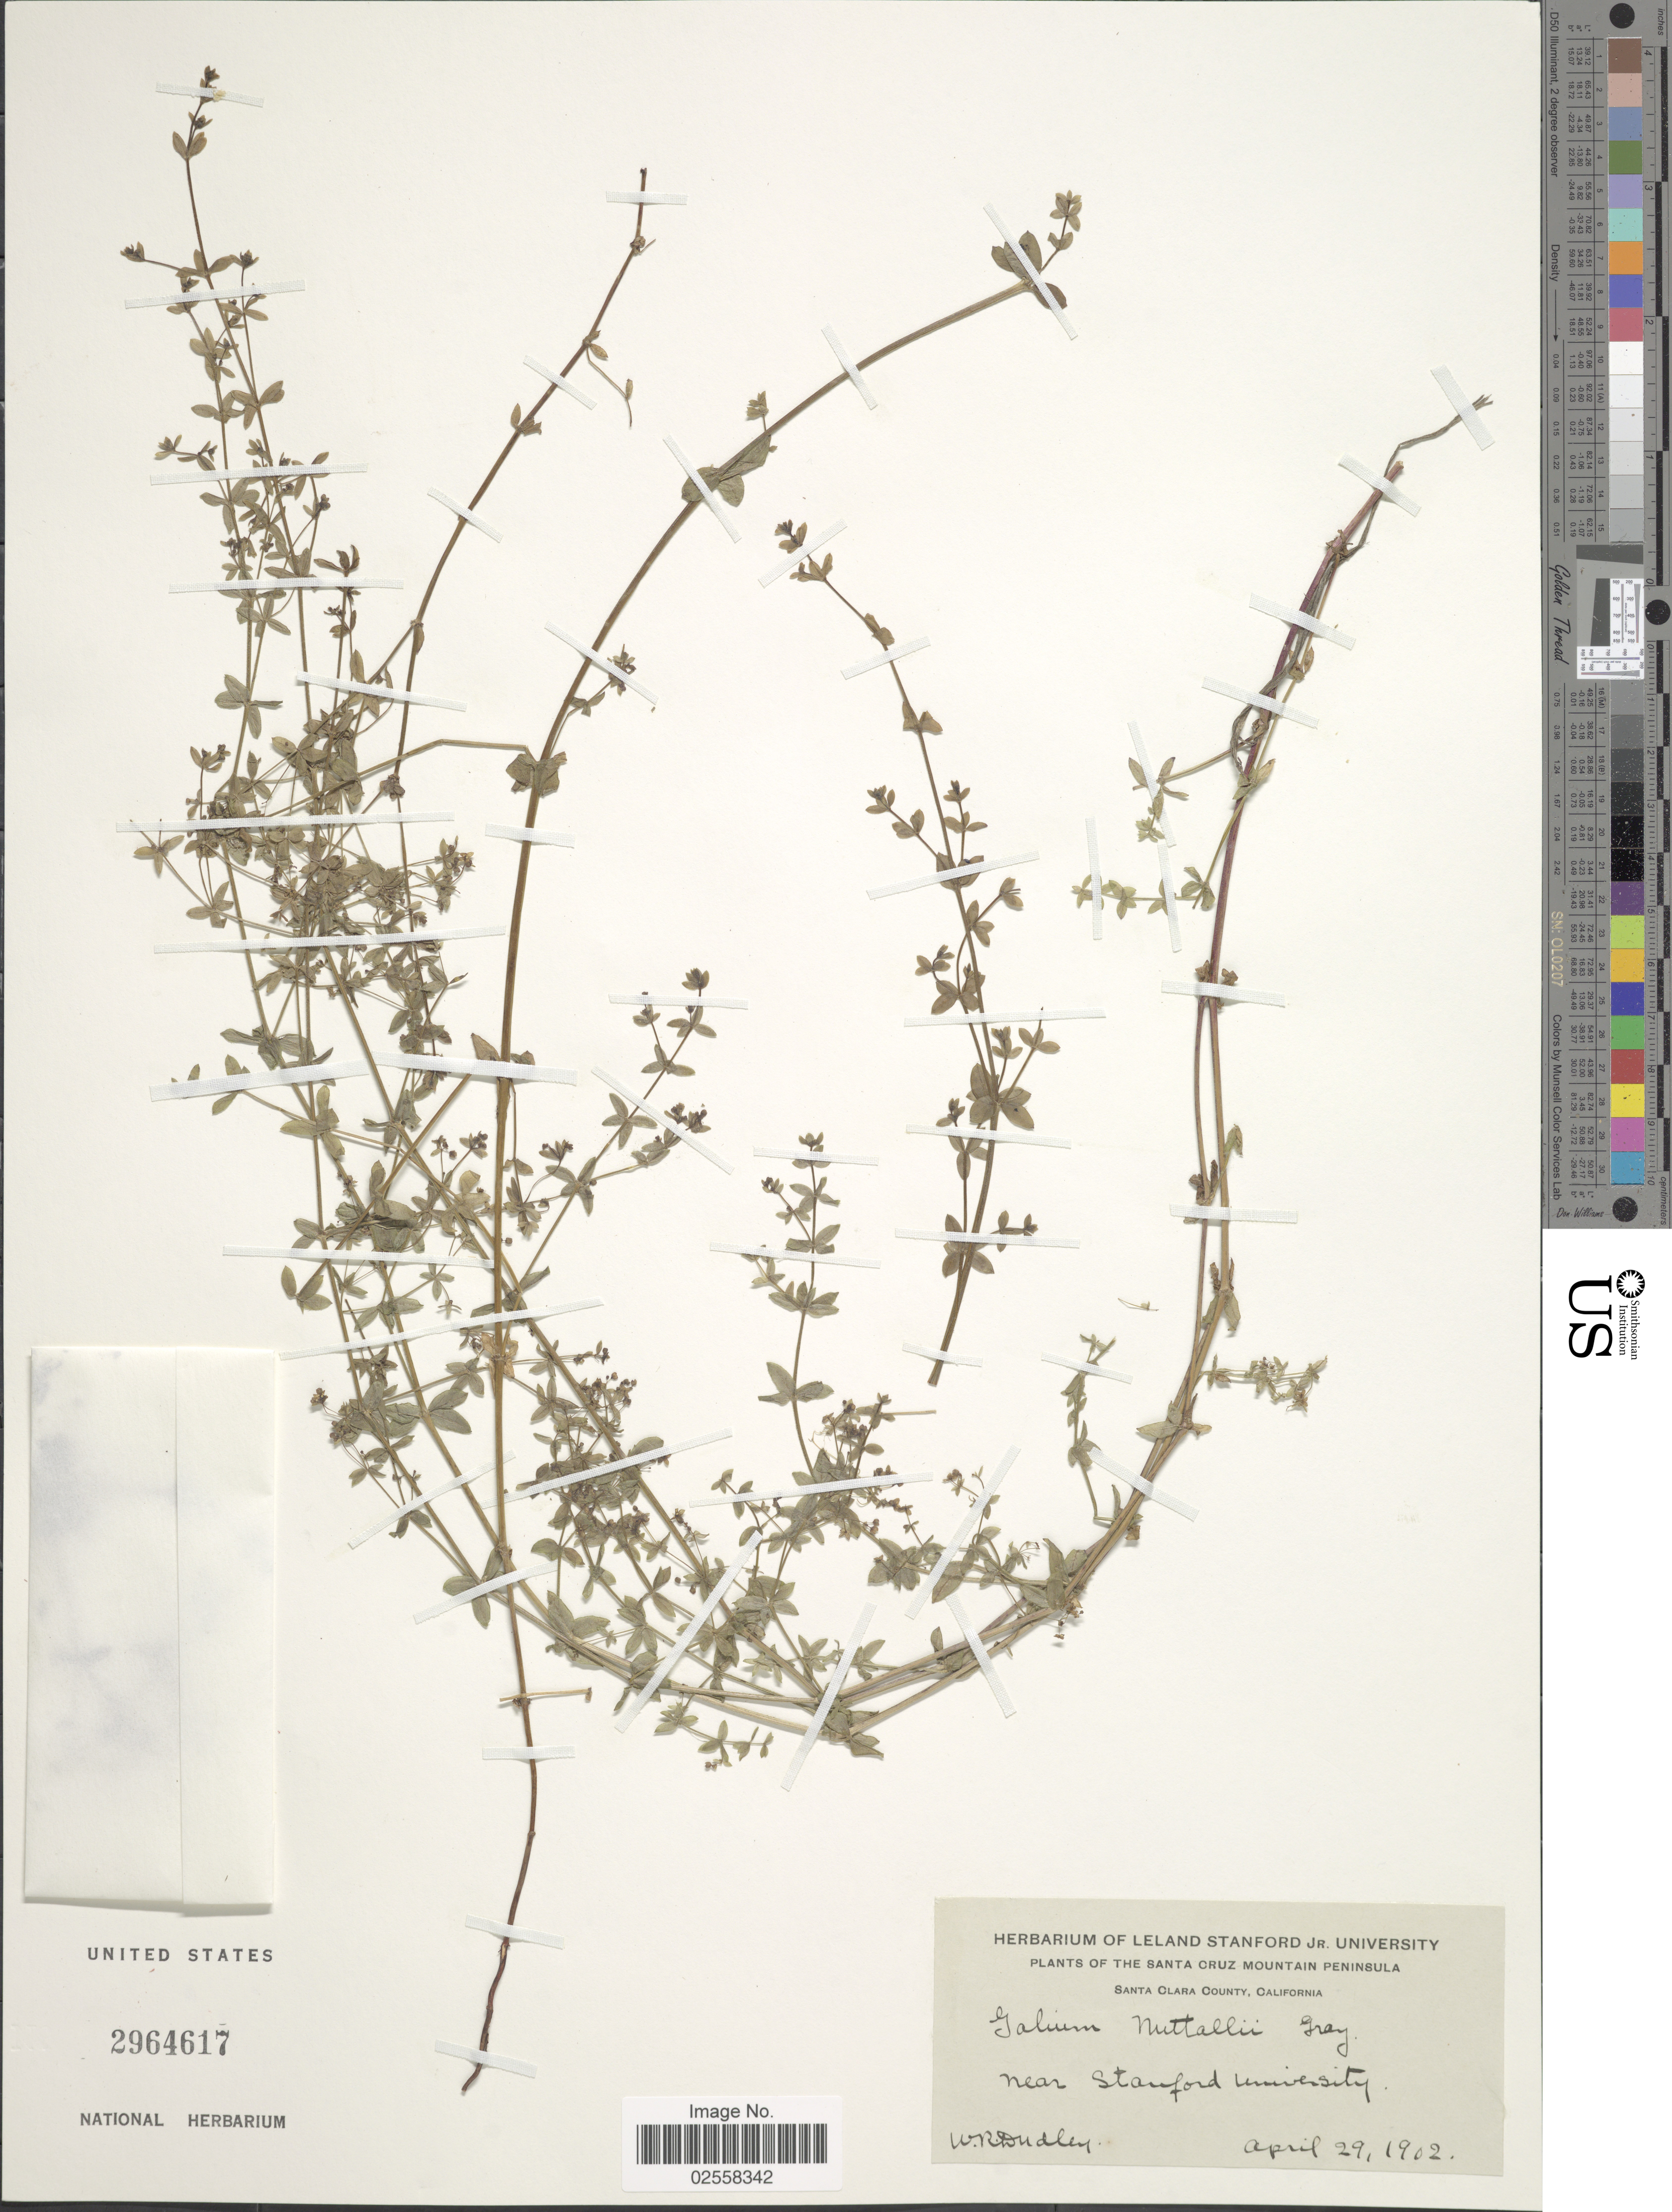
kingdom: Plantae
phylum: Tracheophyta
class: Magnoliopsida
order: Gentianales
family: Rubiaceae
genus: Galium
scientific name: Galium nuttallii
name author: A. Gray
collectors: W. Dudley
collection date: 1902-04-29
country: United States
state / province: California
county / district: Santa Clara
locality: Santa Cruz Mountain Peninsula, Santa Clara County, near Stanford University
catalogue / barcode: US 2964617